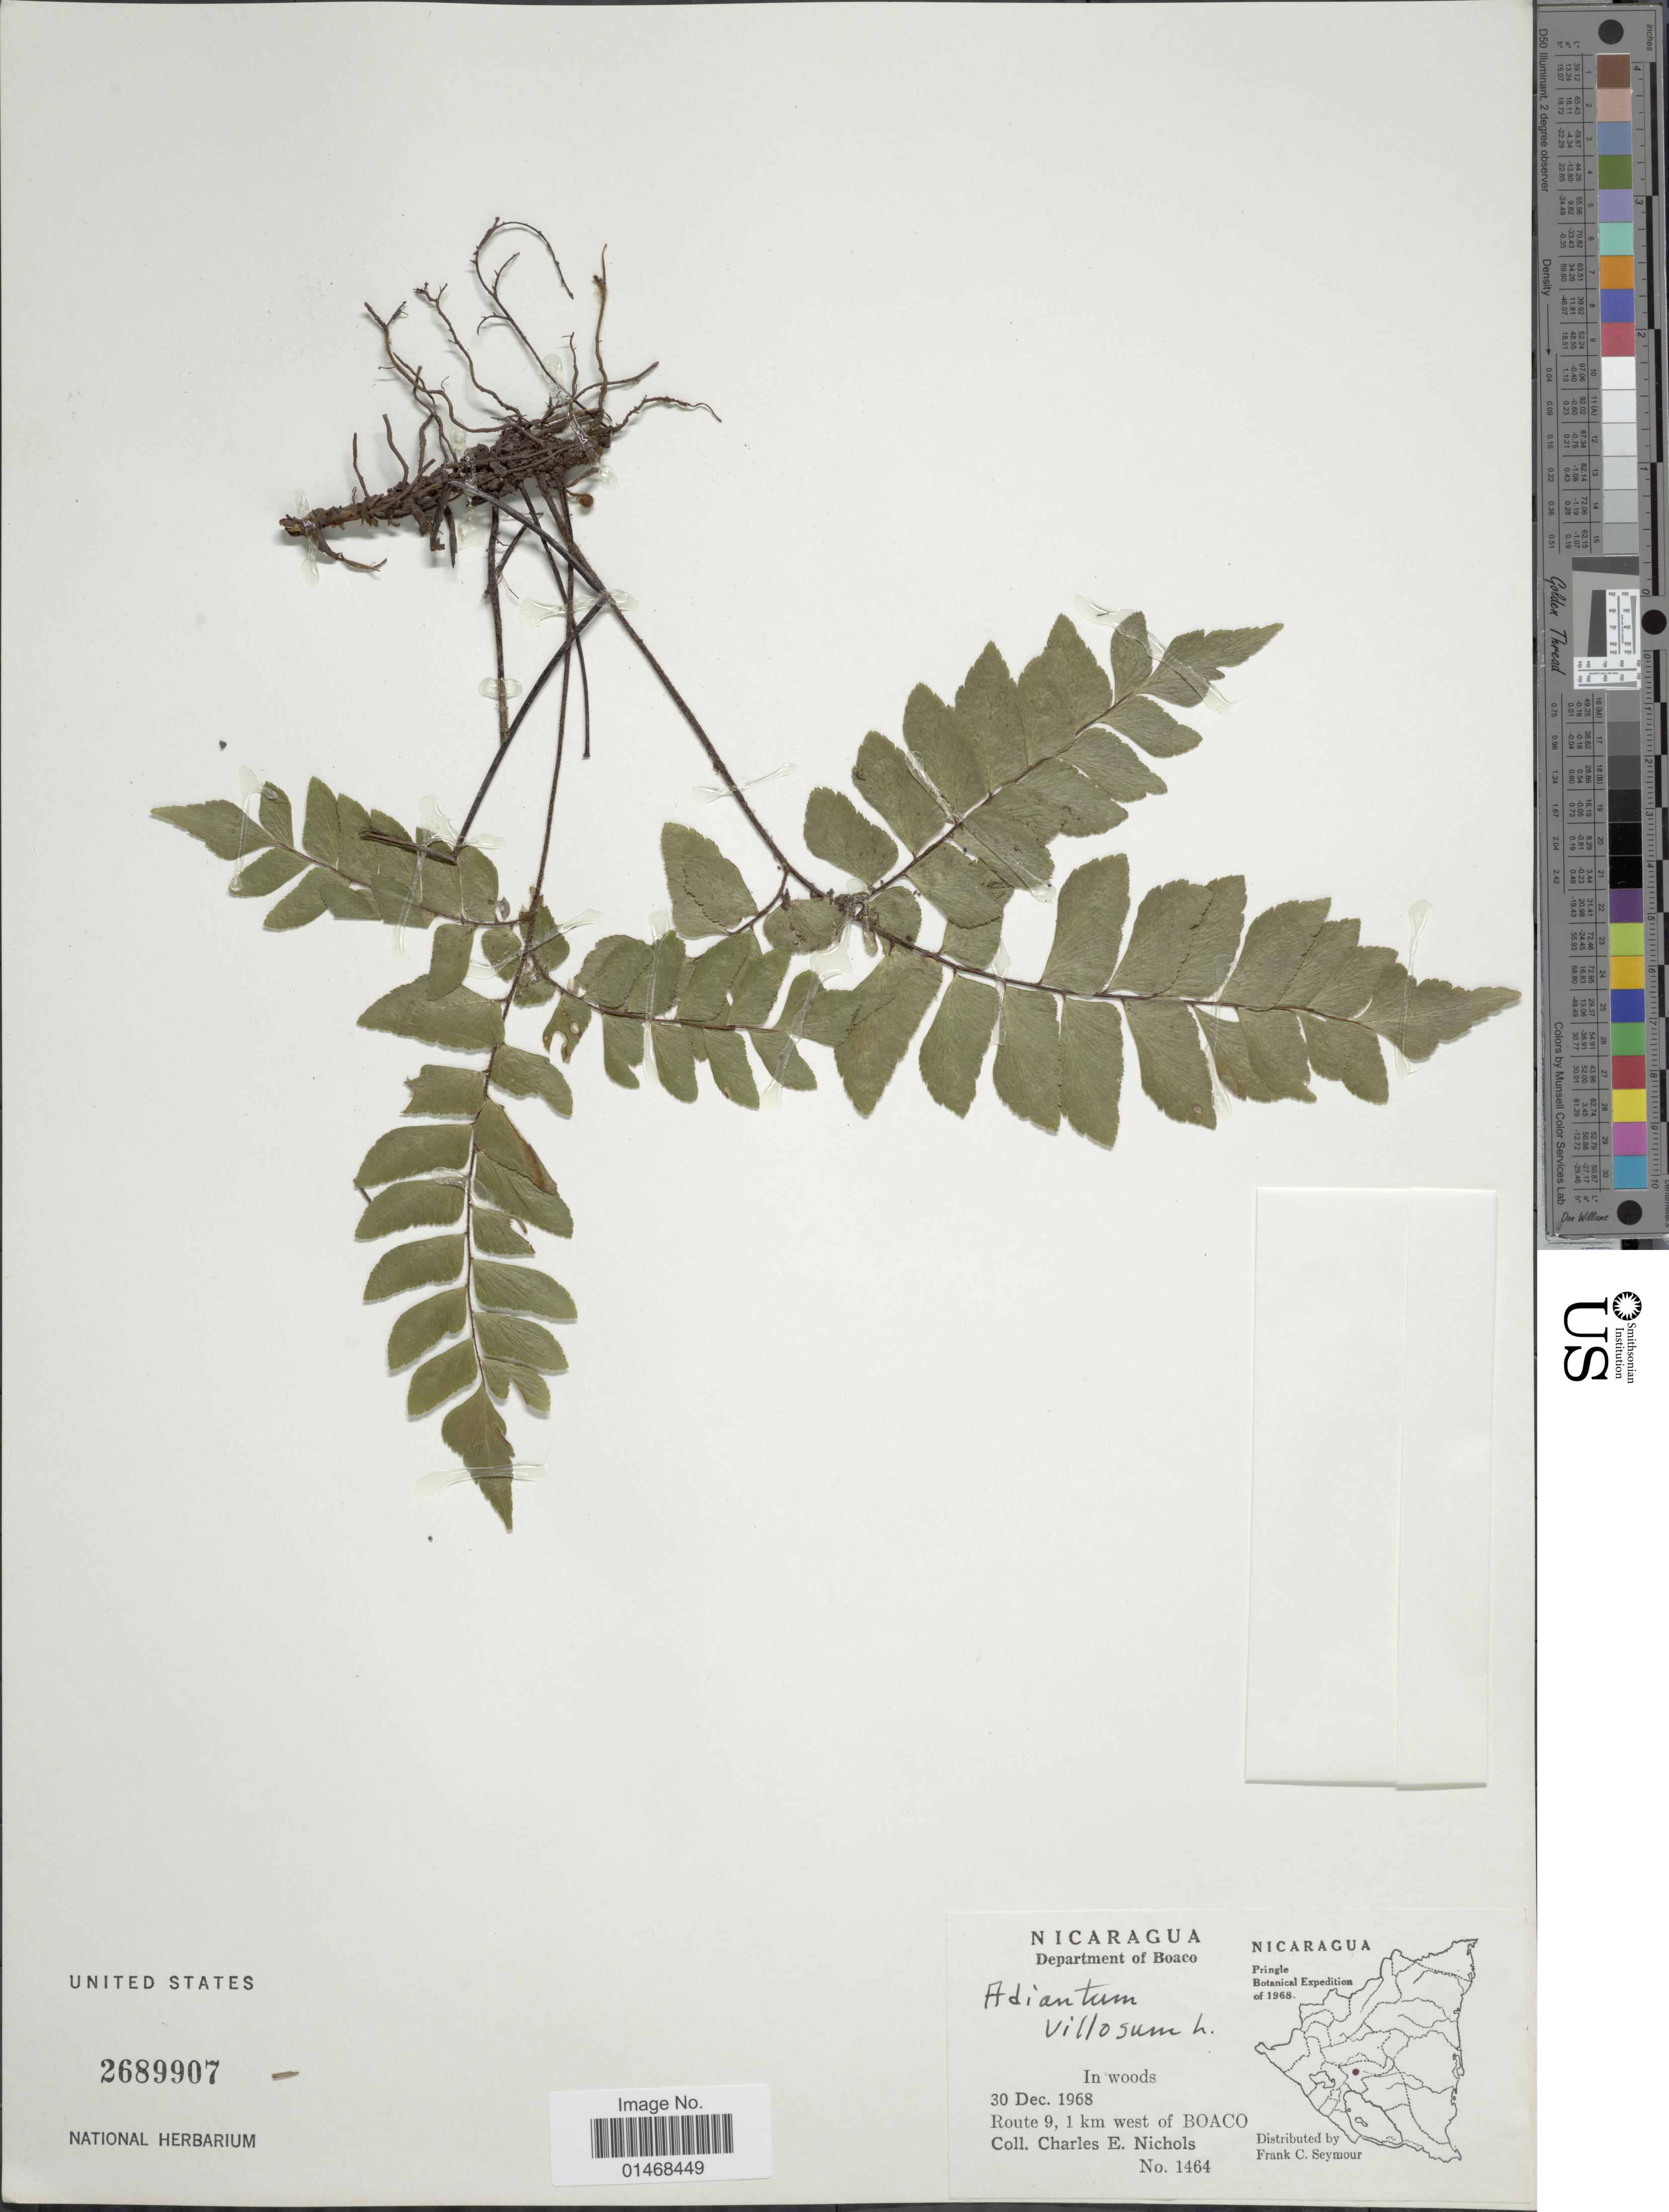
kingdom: Plantae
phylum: Tracheophyta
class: Polypodiopsida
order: Polypodiales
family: Pteridaceae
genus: Adiantum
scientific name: Adiantum villosum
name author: L.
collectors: C. Nichols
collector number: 1464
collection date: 1968-12-30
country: Nicaragua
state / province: Boaco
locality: Department of Boaco, Route 9, 1 km west of Boaco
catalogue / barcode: US 2689907